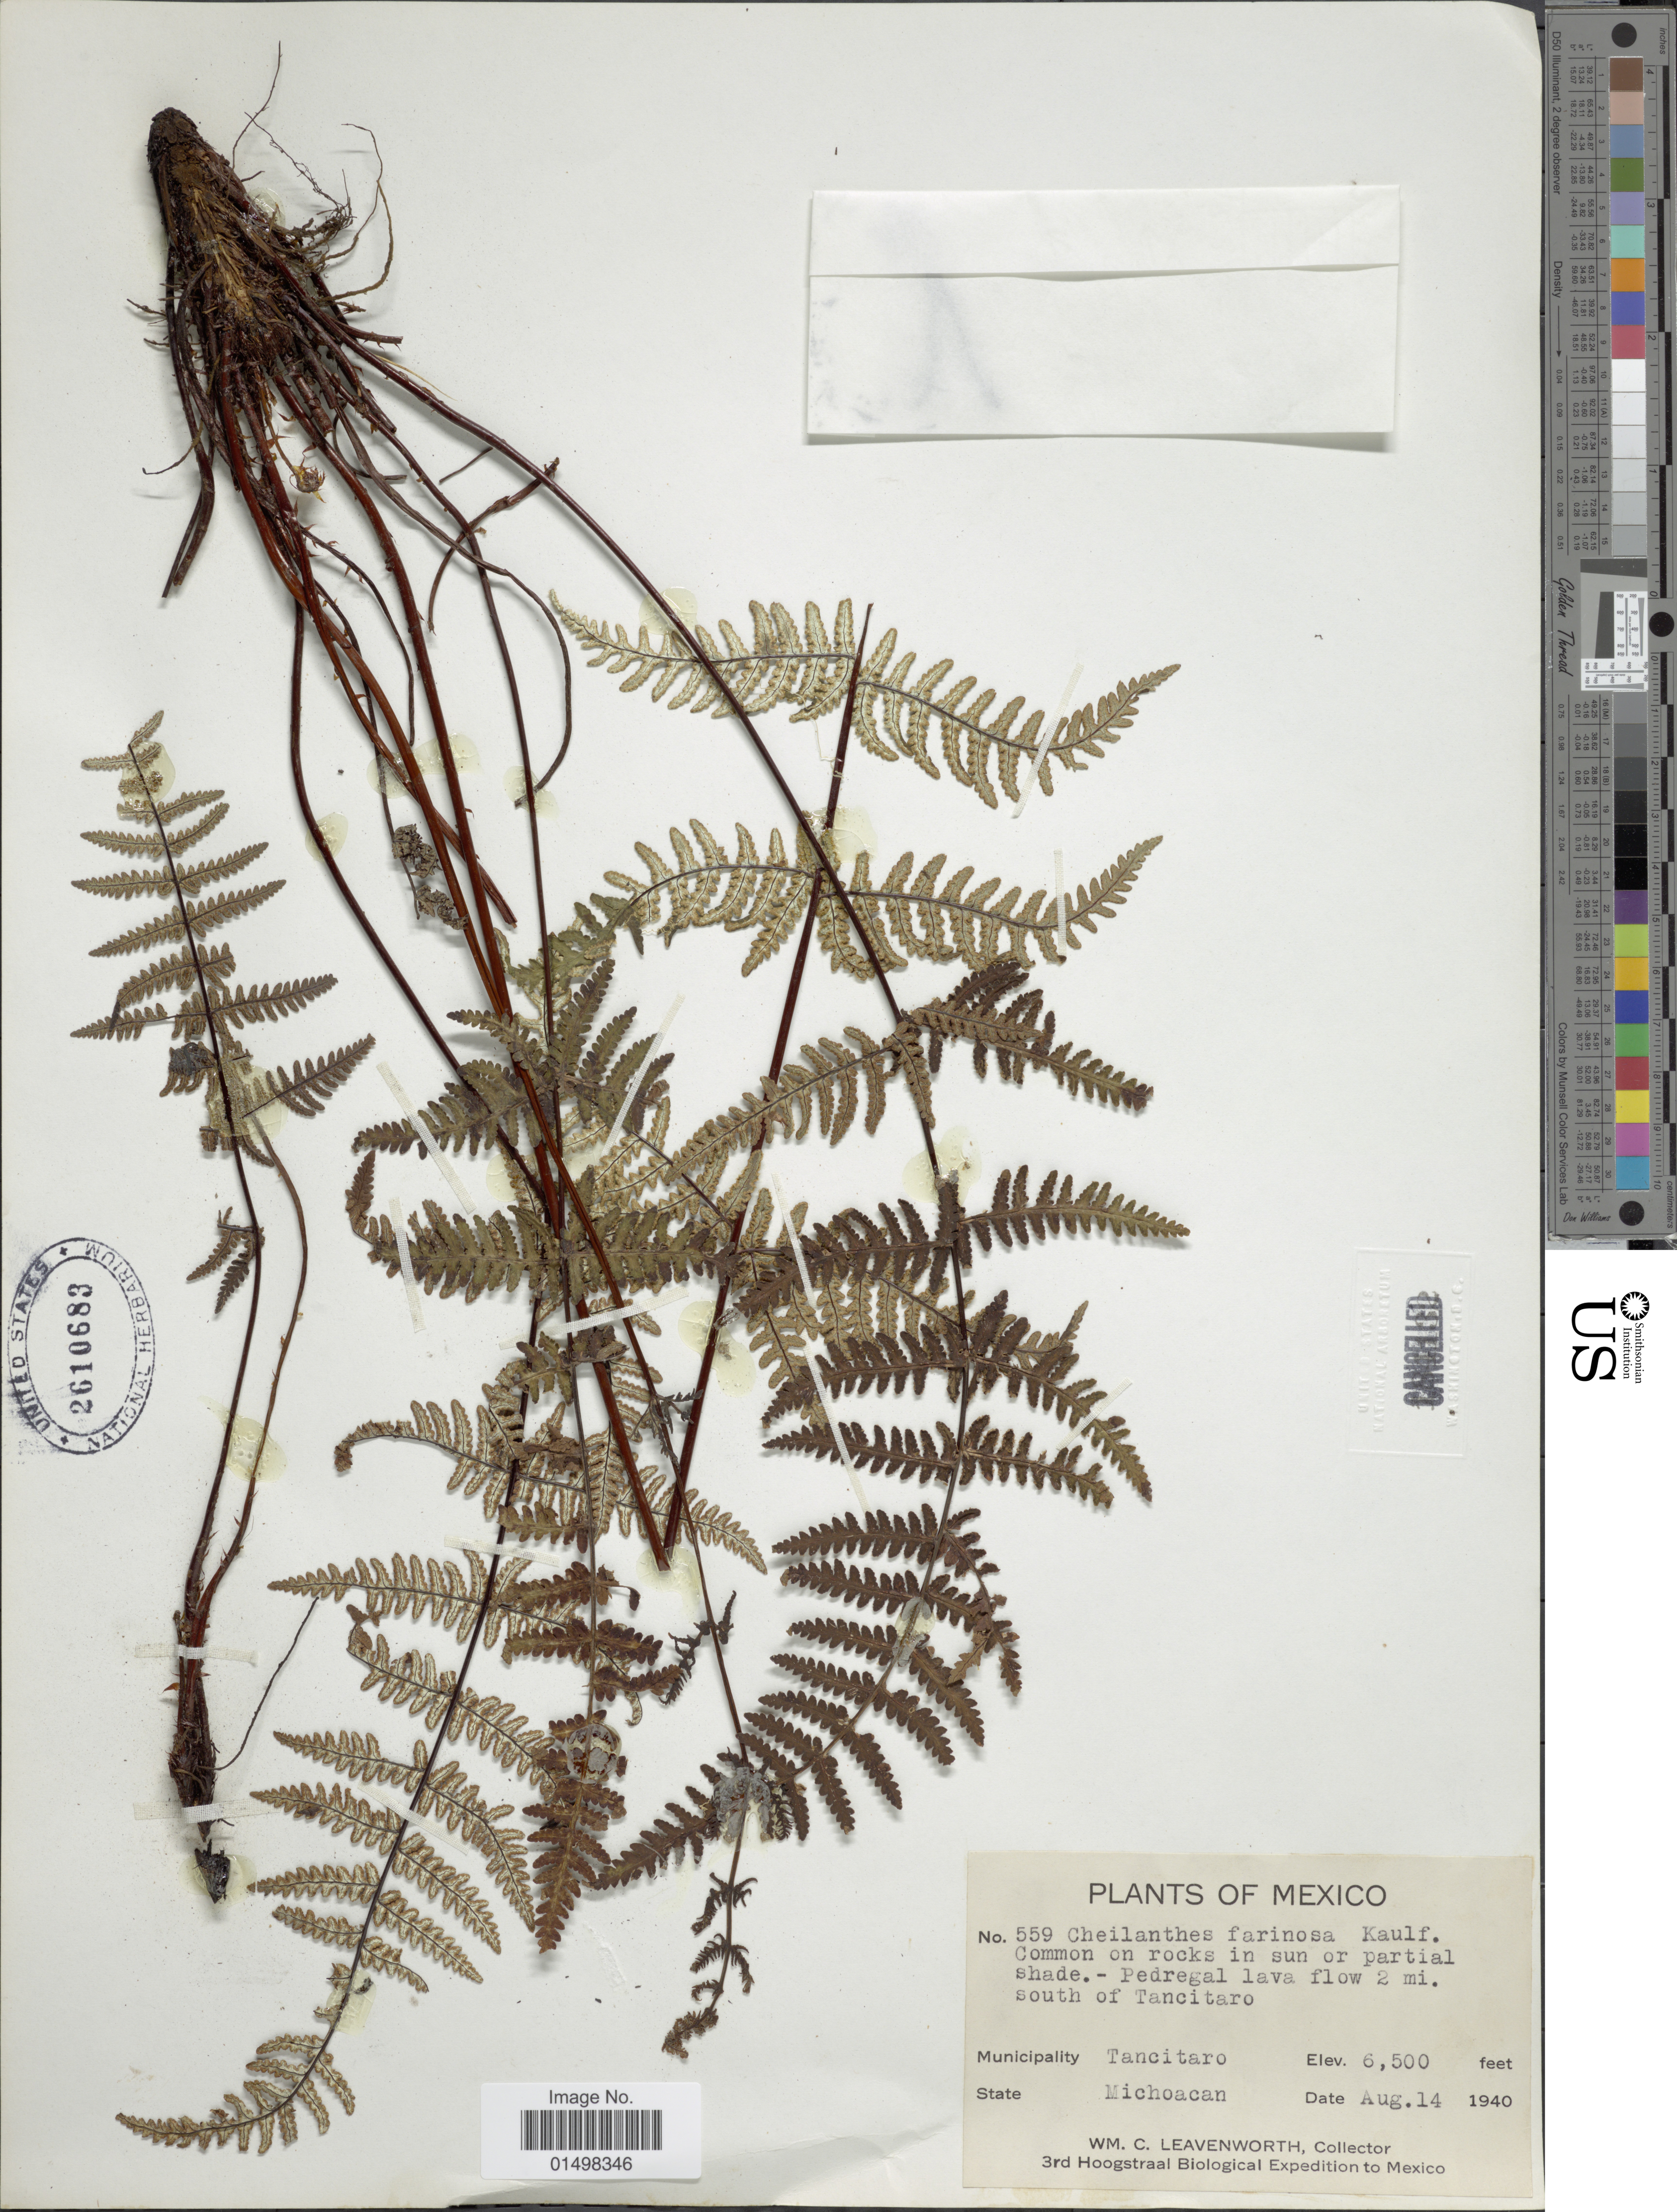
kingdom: Plantae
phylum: Tracheophyta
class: Polypodiopsida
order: Polypodiales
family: Pteridaceae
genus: Aleuritopteris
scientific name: Aleuritopteris farinosa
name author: (Forssk.) Fée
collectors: W. Leavenworth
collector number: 559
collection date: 1940-08-14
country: Mexico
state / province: Michoacán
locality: Pedregal lava flow 2 mi. south of Tancitaro. Municipality Tancitaro. State Michoacan.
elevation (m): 1981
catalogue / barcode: US 2610683